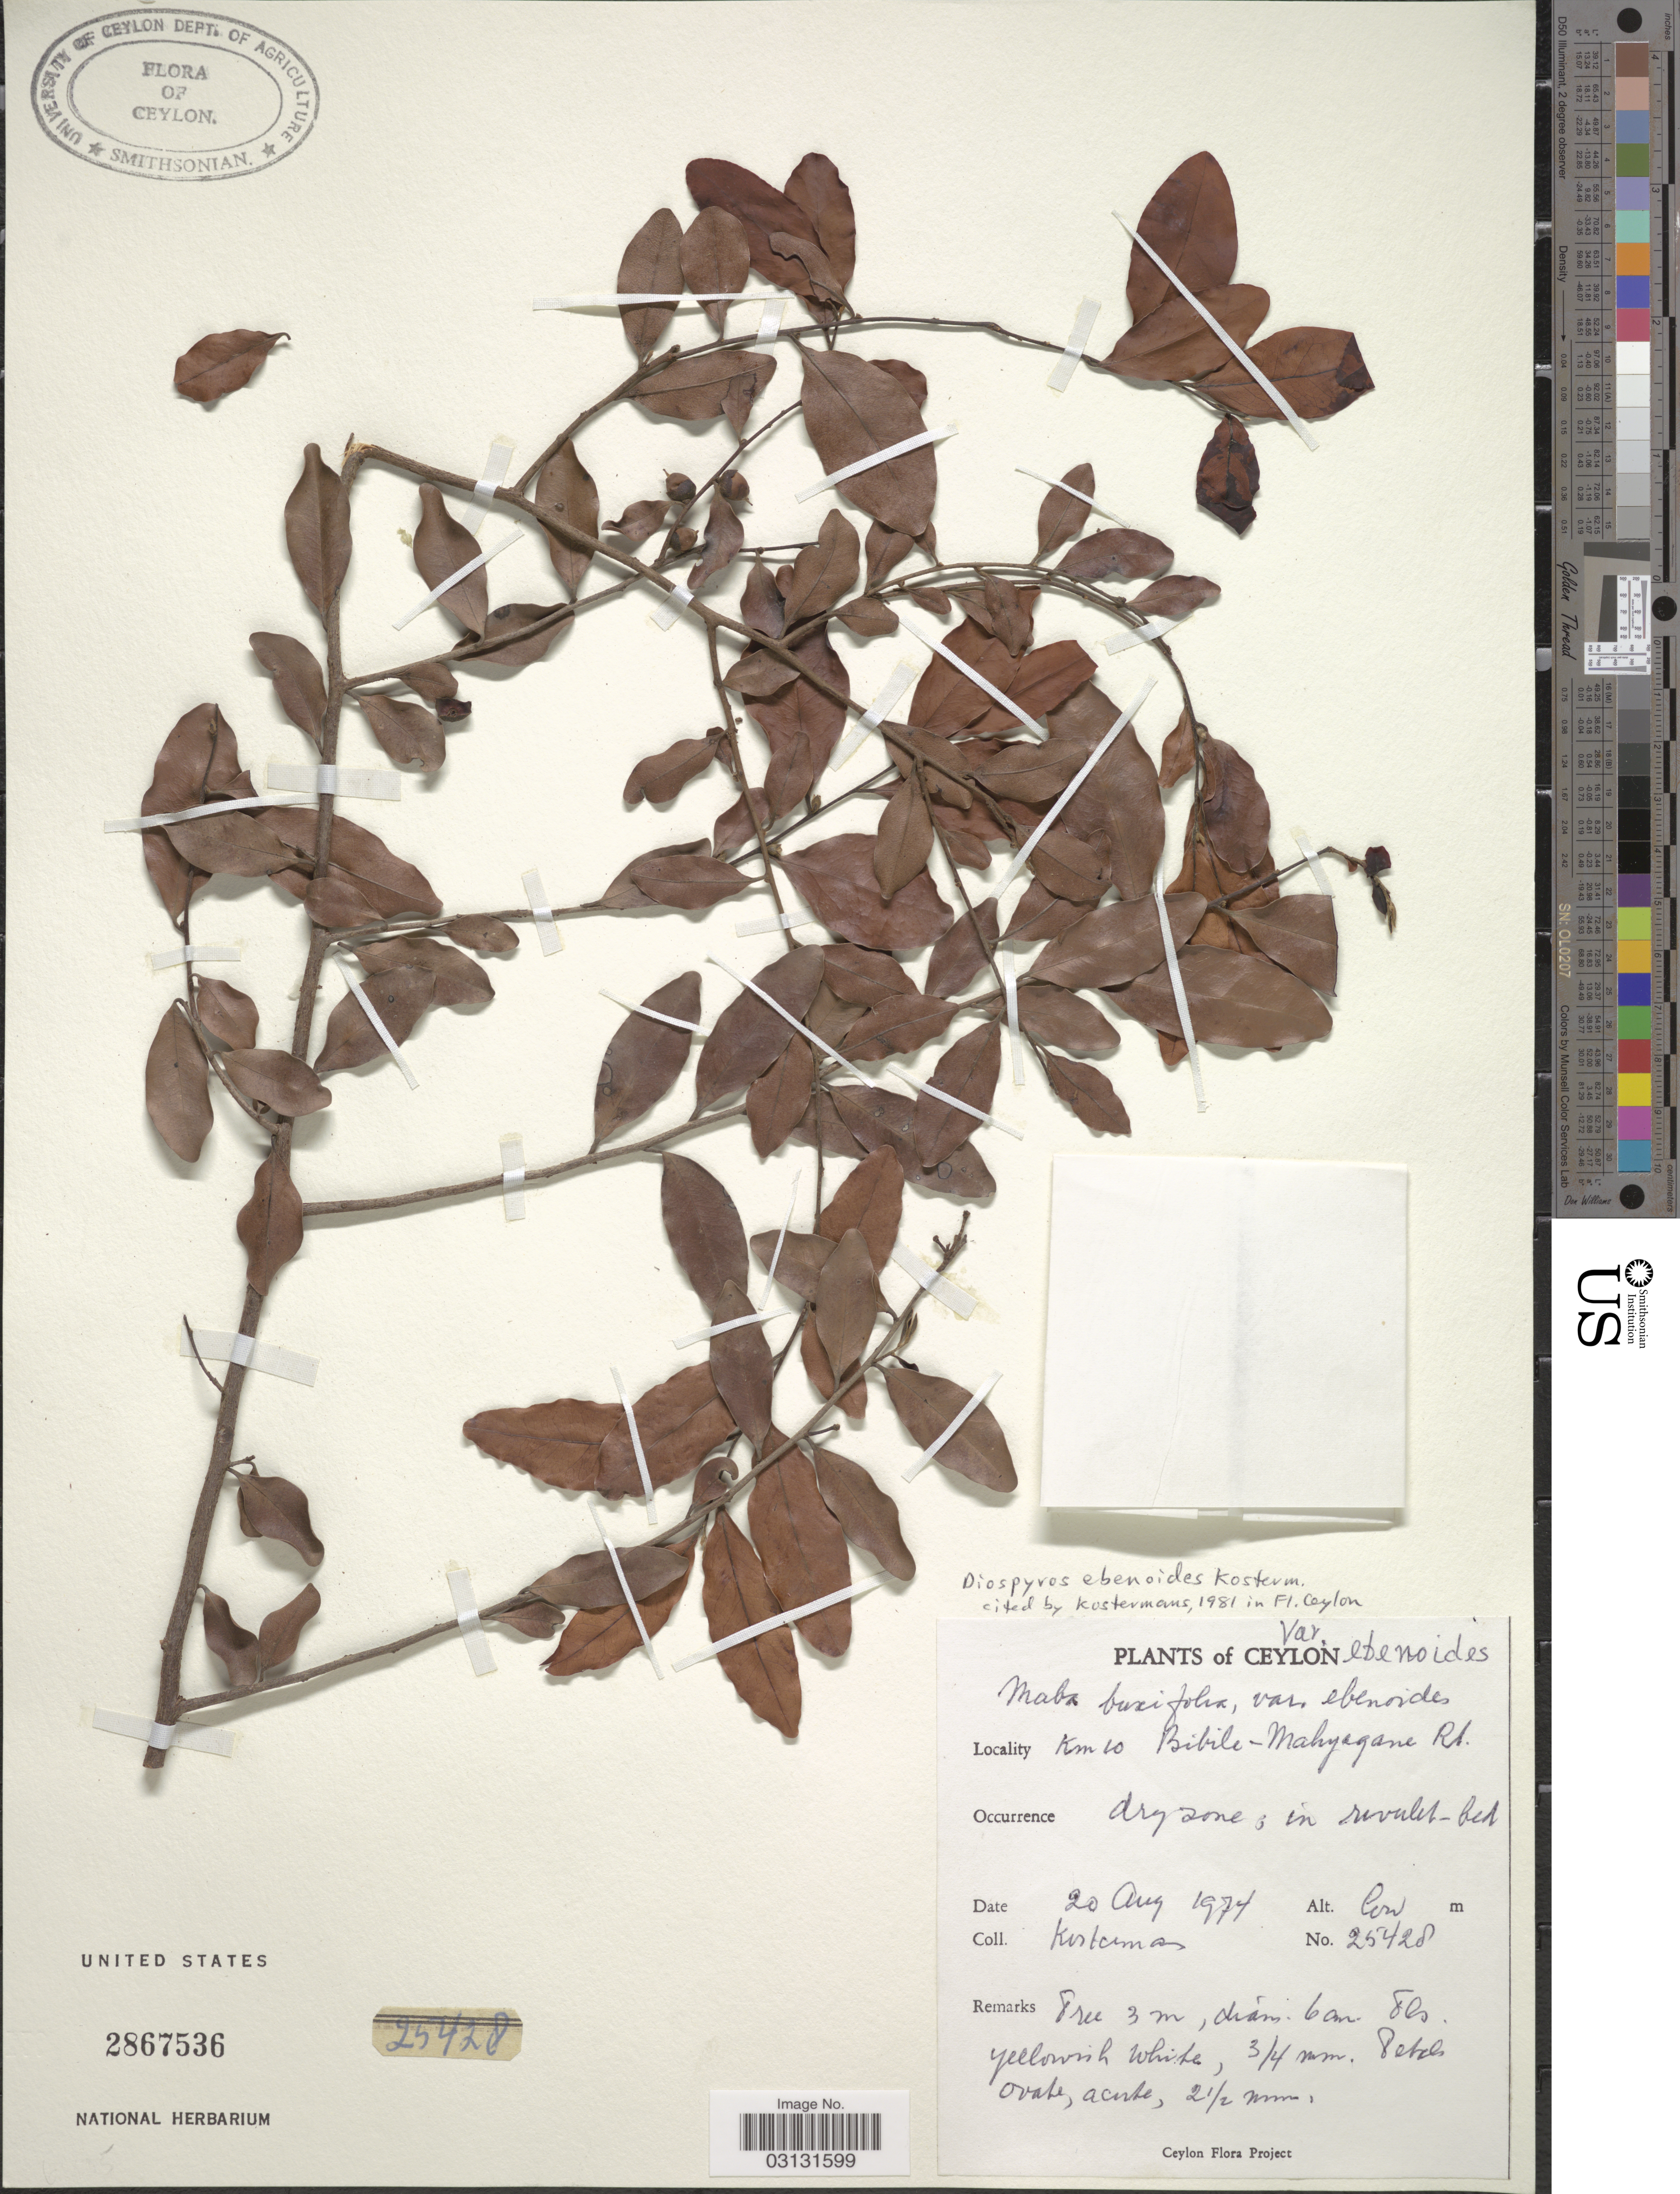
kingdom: Plantae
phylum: Tracheophyta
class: Magnoliopsida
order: Ericales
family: Ebenaceae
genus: Diospyros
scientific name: Diospyros ebenoides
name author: Kosterm.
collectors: Kostermans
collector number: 25428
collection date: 1974-08-20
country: Sri Lanka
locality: Ceylon. Km 10 Bibile-Mahyagane Rt.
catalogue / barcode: US 2867536